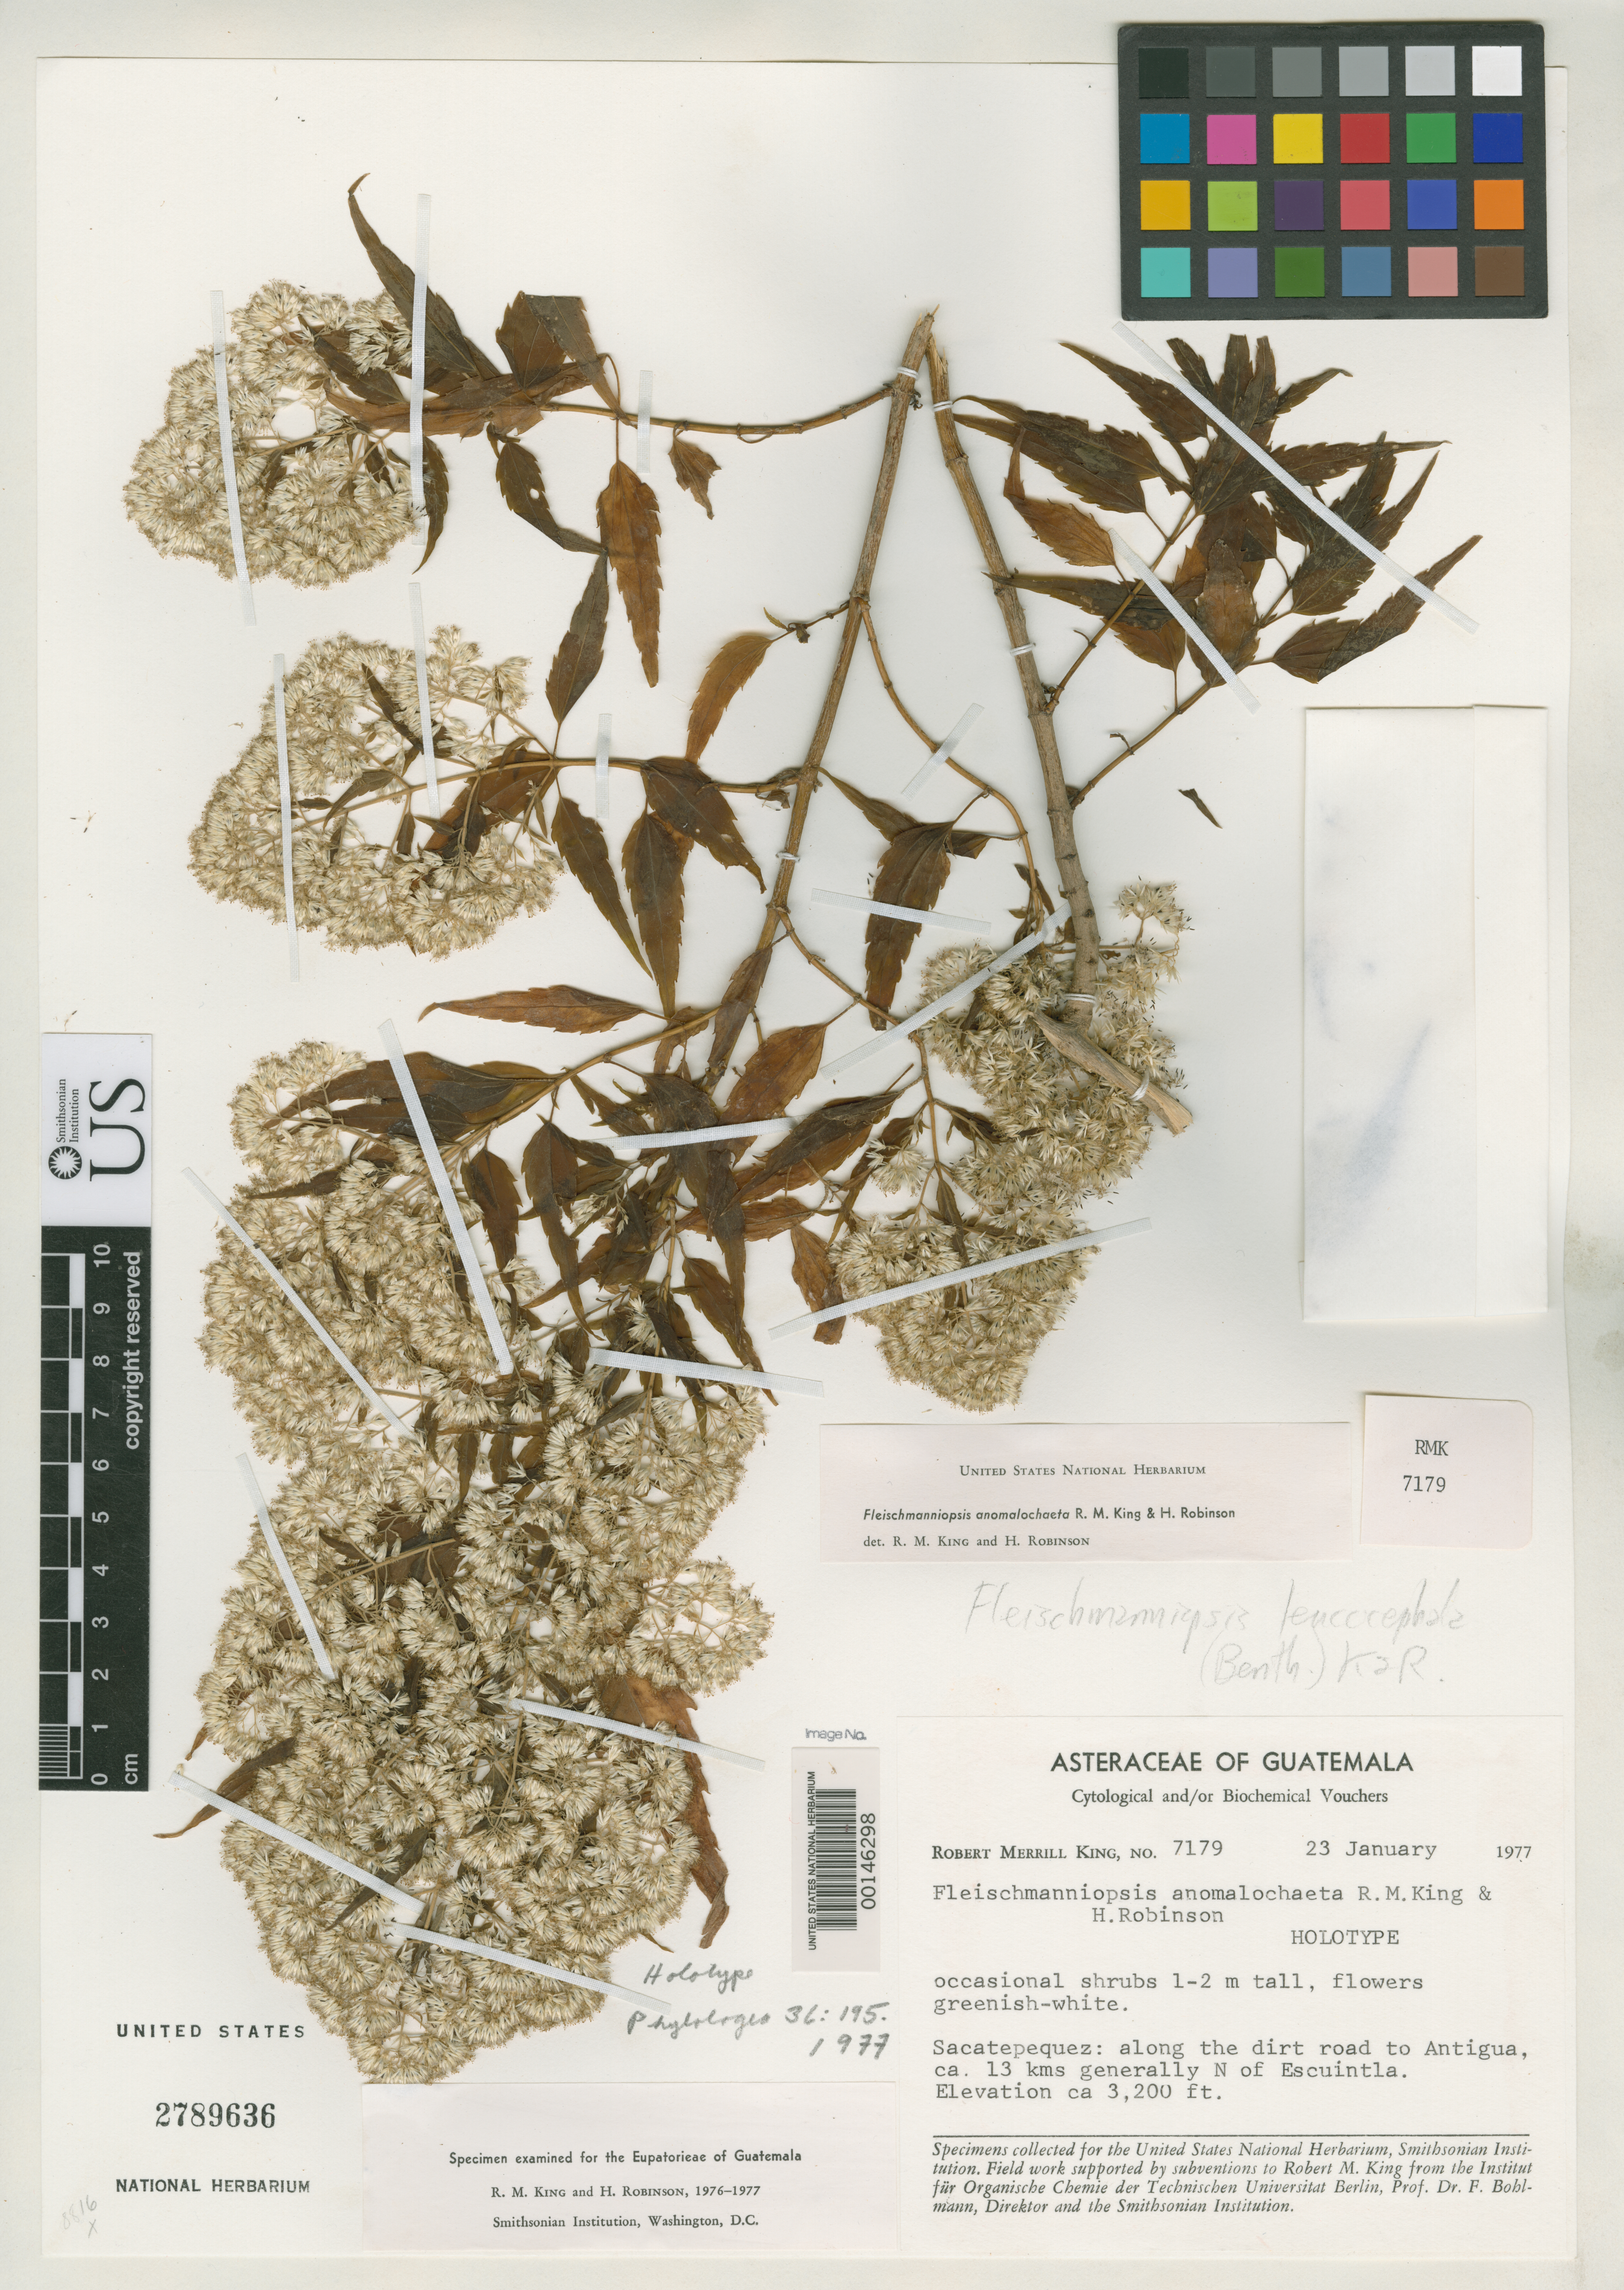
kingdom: Plantae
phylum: Tracheophyta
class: Magnoliopsida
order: Asterales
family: Asteraceae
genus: Fleischmanniopsis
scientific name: Fleischmanniopsis anomalochaeta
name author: R.M. King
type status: Holotype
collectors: R. M. King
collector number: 7179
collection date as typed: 23 Jan 1977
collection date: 1977-01-23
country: Guatemala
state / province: Sacatepéquez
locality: Road to Antigua.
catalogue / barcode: US 2789636